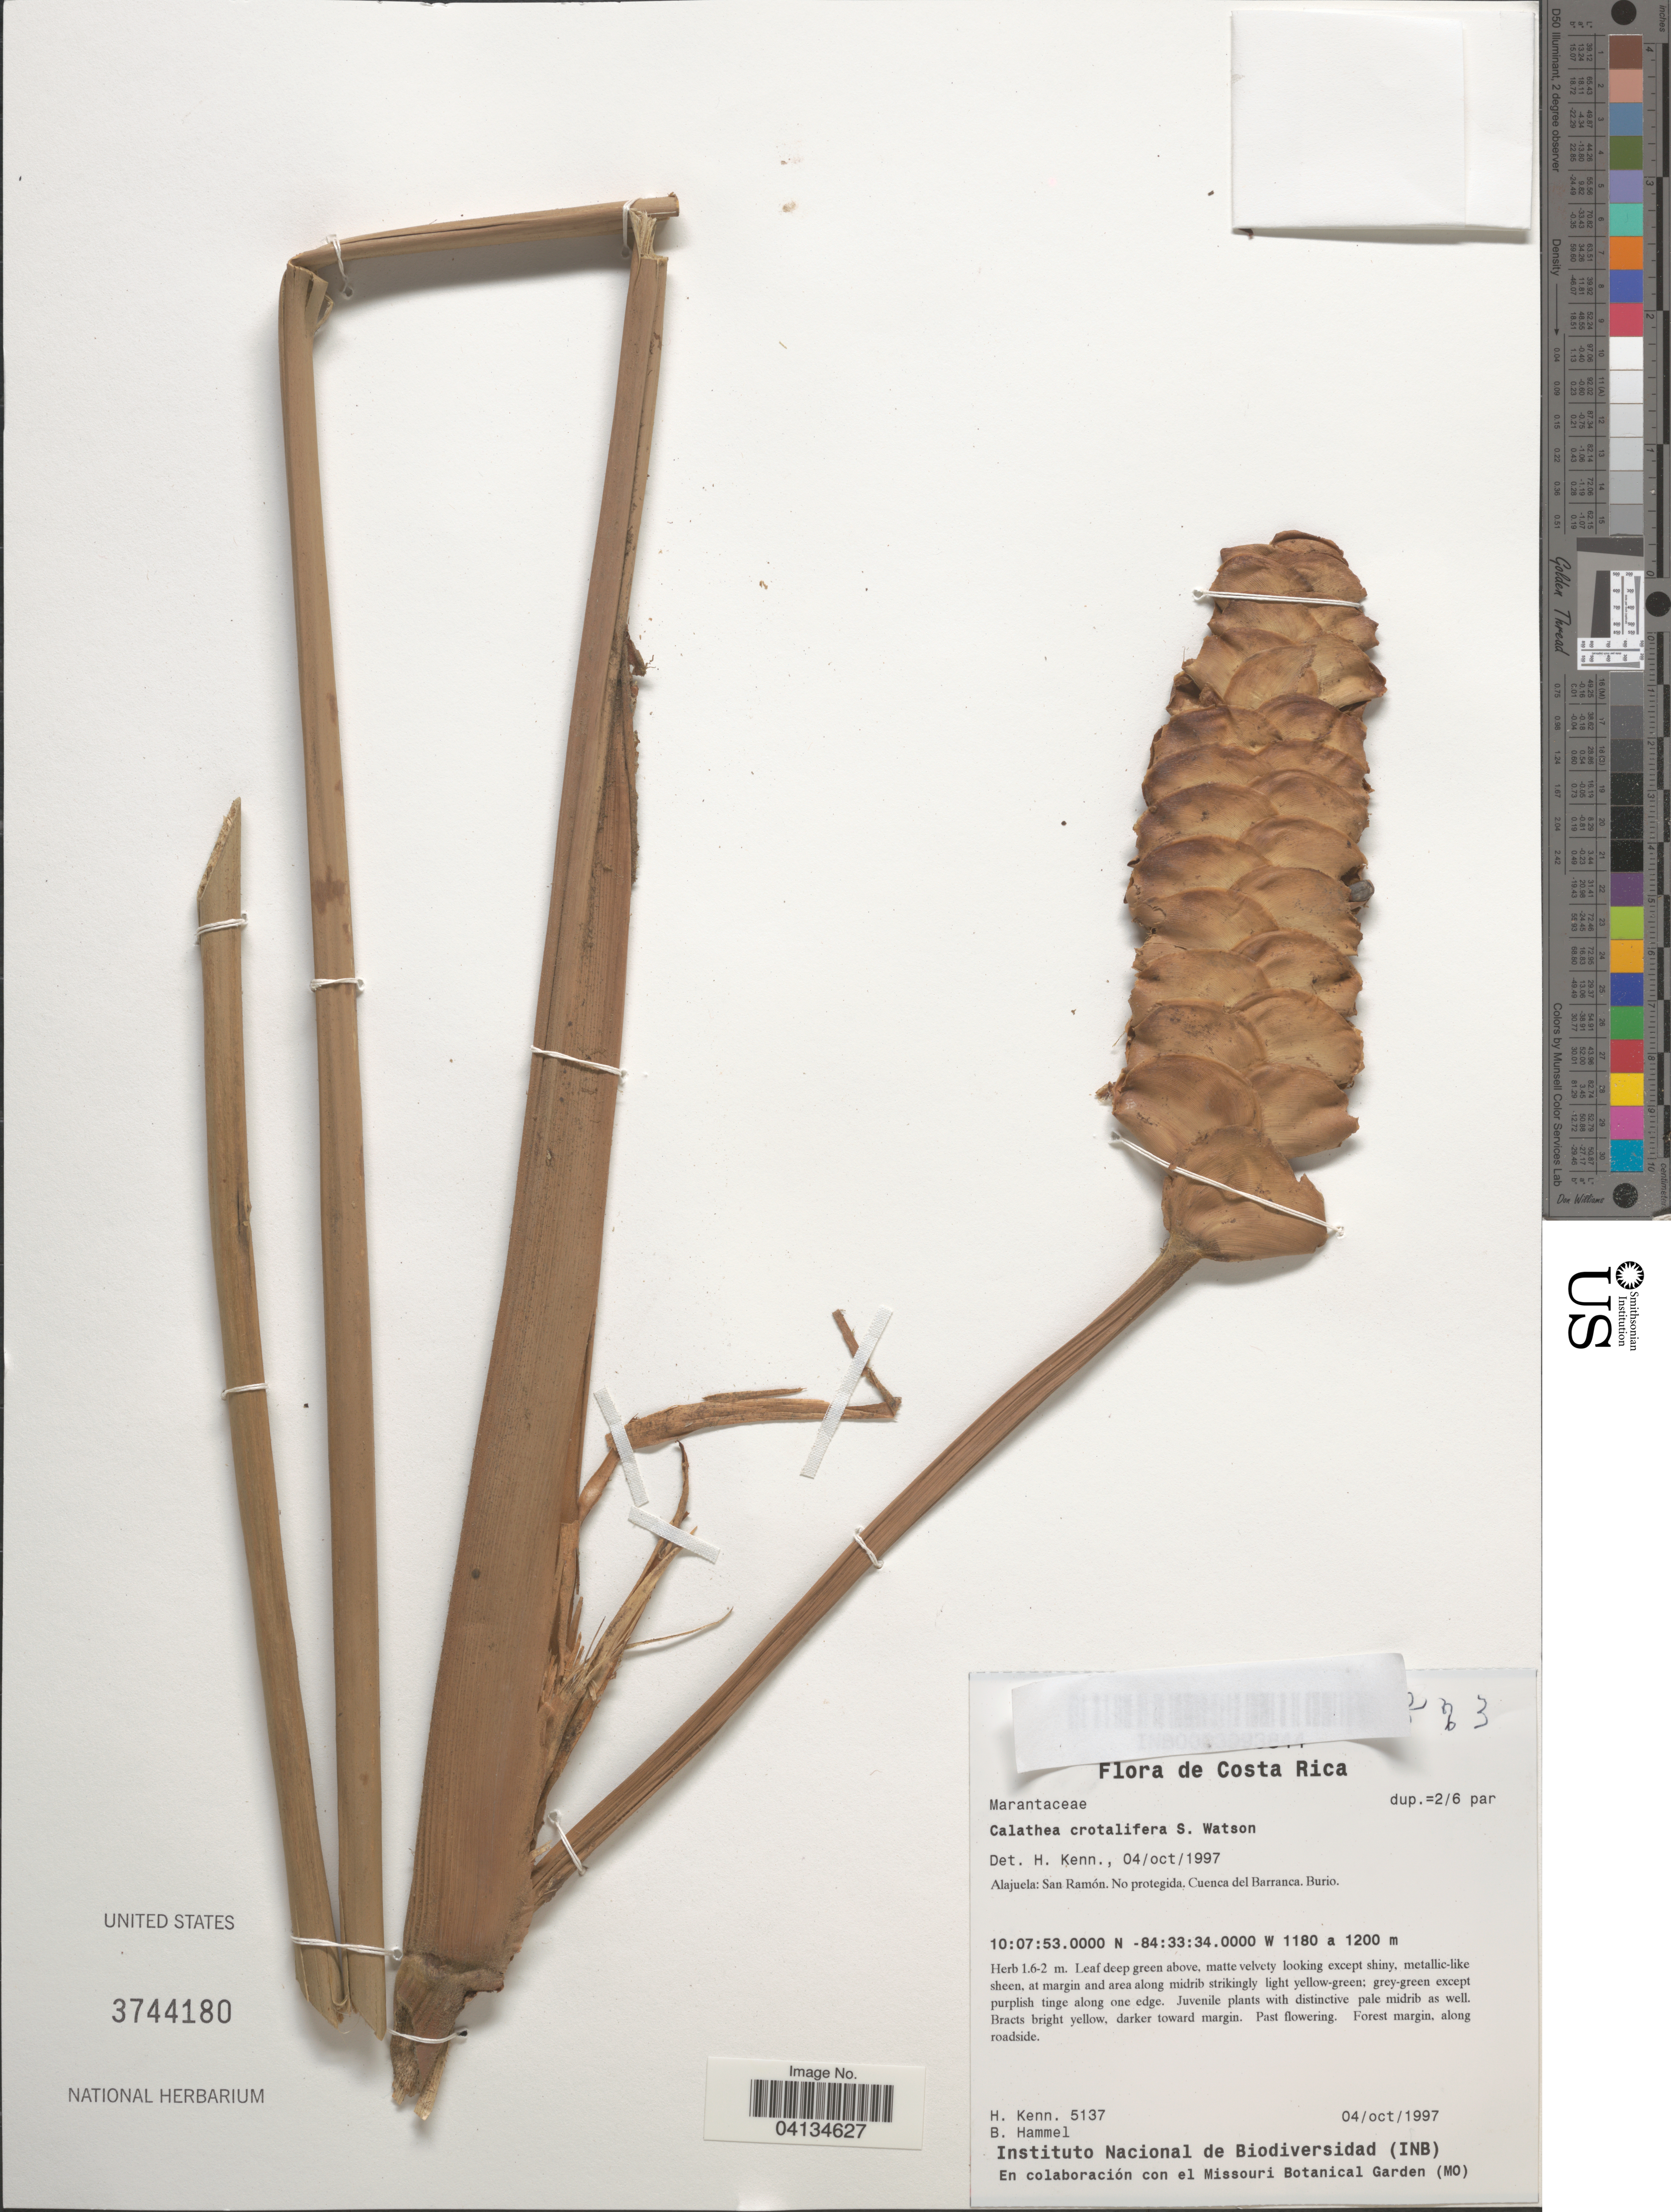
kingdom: Plantae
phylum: Tracheophyta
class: Liliopsida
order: Zingiberales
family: Marantaceae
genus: Calathea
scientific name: Calathea crotalifera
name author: S. Watson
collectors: H. Kenn. & B. Hammel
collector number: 5137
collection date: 1997-10-04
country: Costa Rica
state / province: Alajuela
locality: San Ramón. No protegida. Cuenca del Barranca. Burio.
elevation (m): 1180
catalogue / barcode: US 3744180